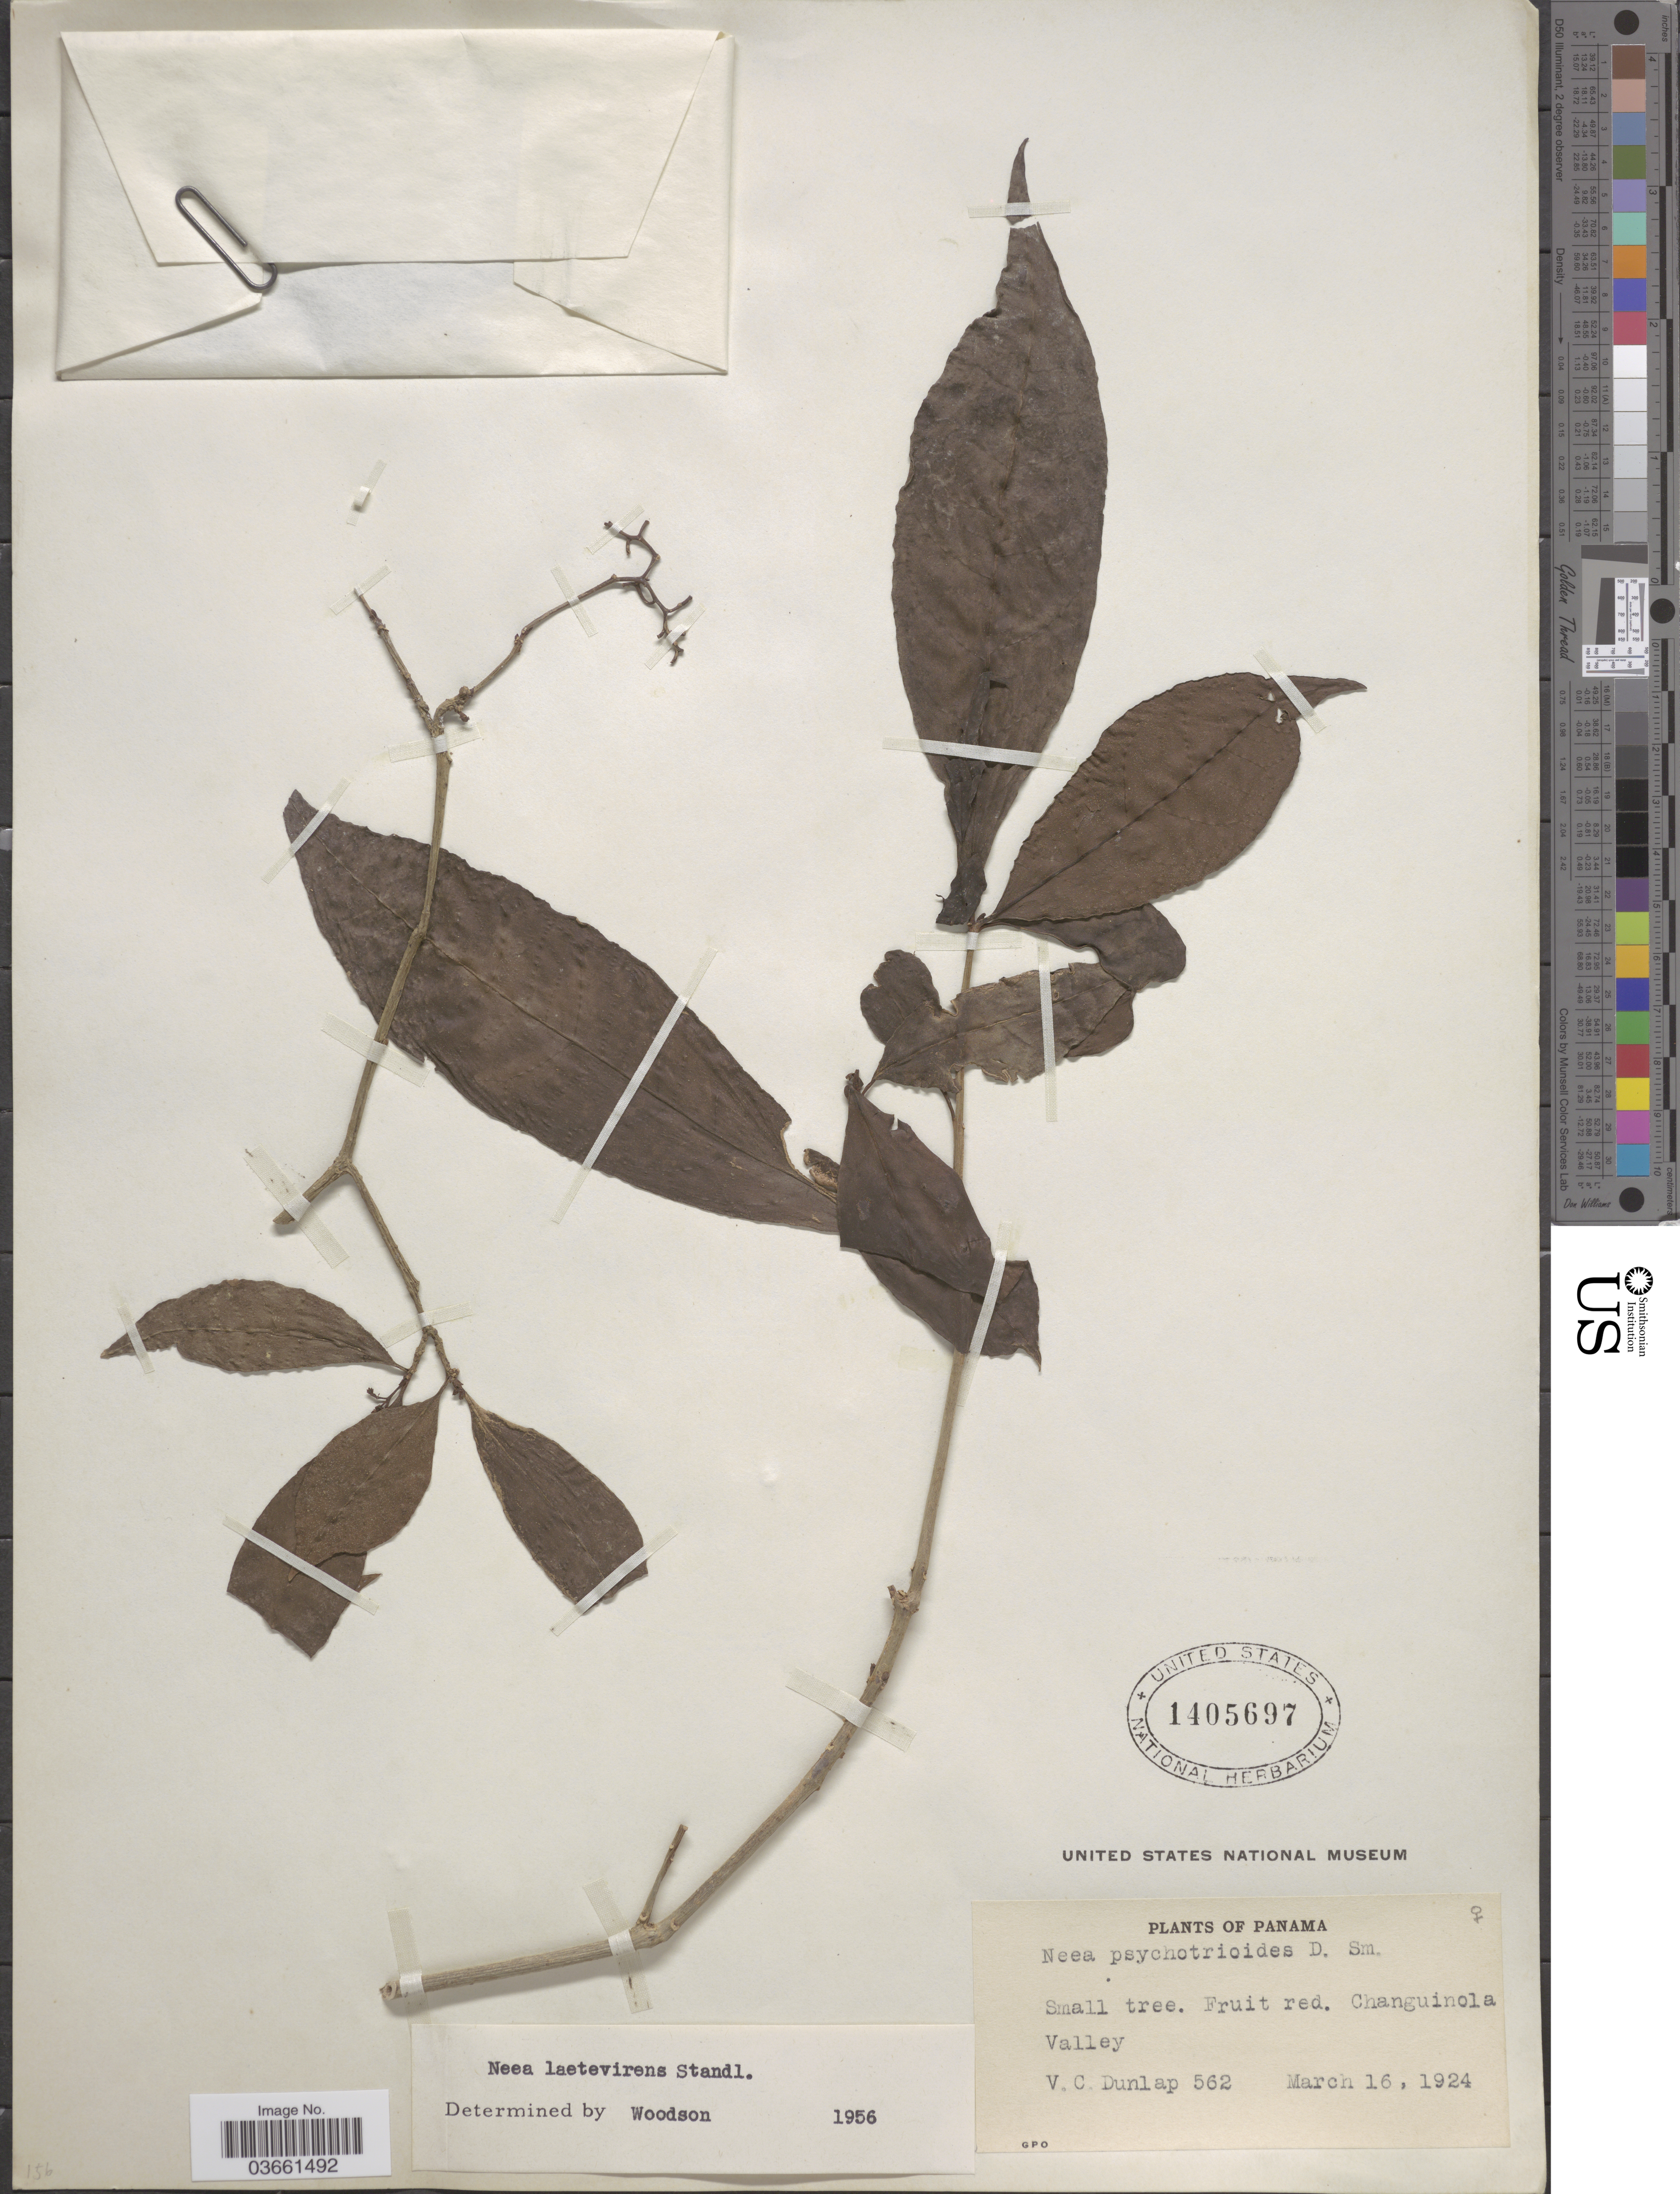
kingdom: Plantae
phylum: Tracheophyta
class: Magnoliopsida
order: Caryophyllales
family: Nyctaginaceae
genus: Neea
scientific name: Neea laetevirens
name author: Standl.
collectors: V. C. Dunlap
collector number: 562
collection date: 1924-03-16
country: Panama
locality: Changuinola Valley.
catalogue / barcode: US 1405697